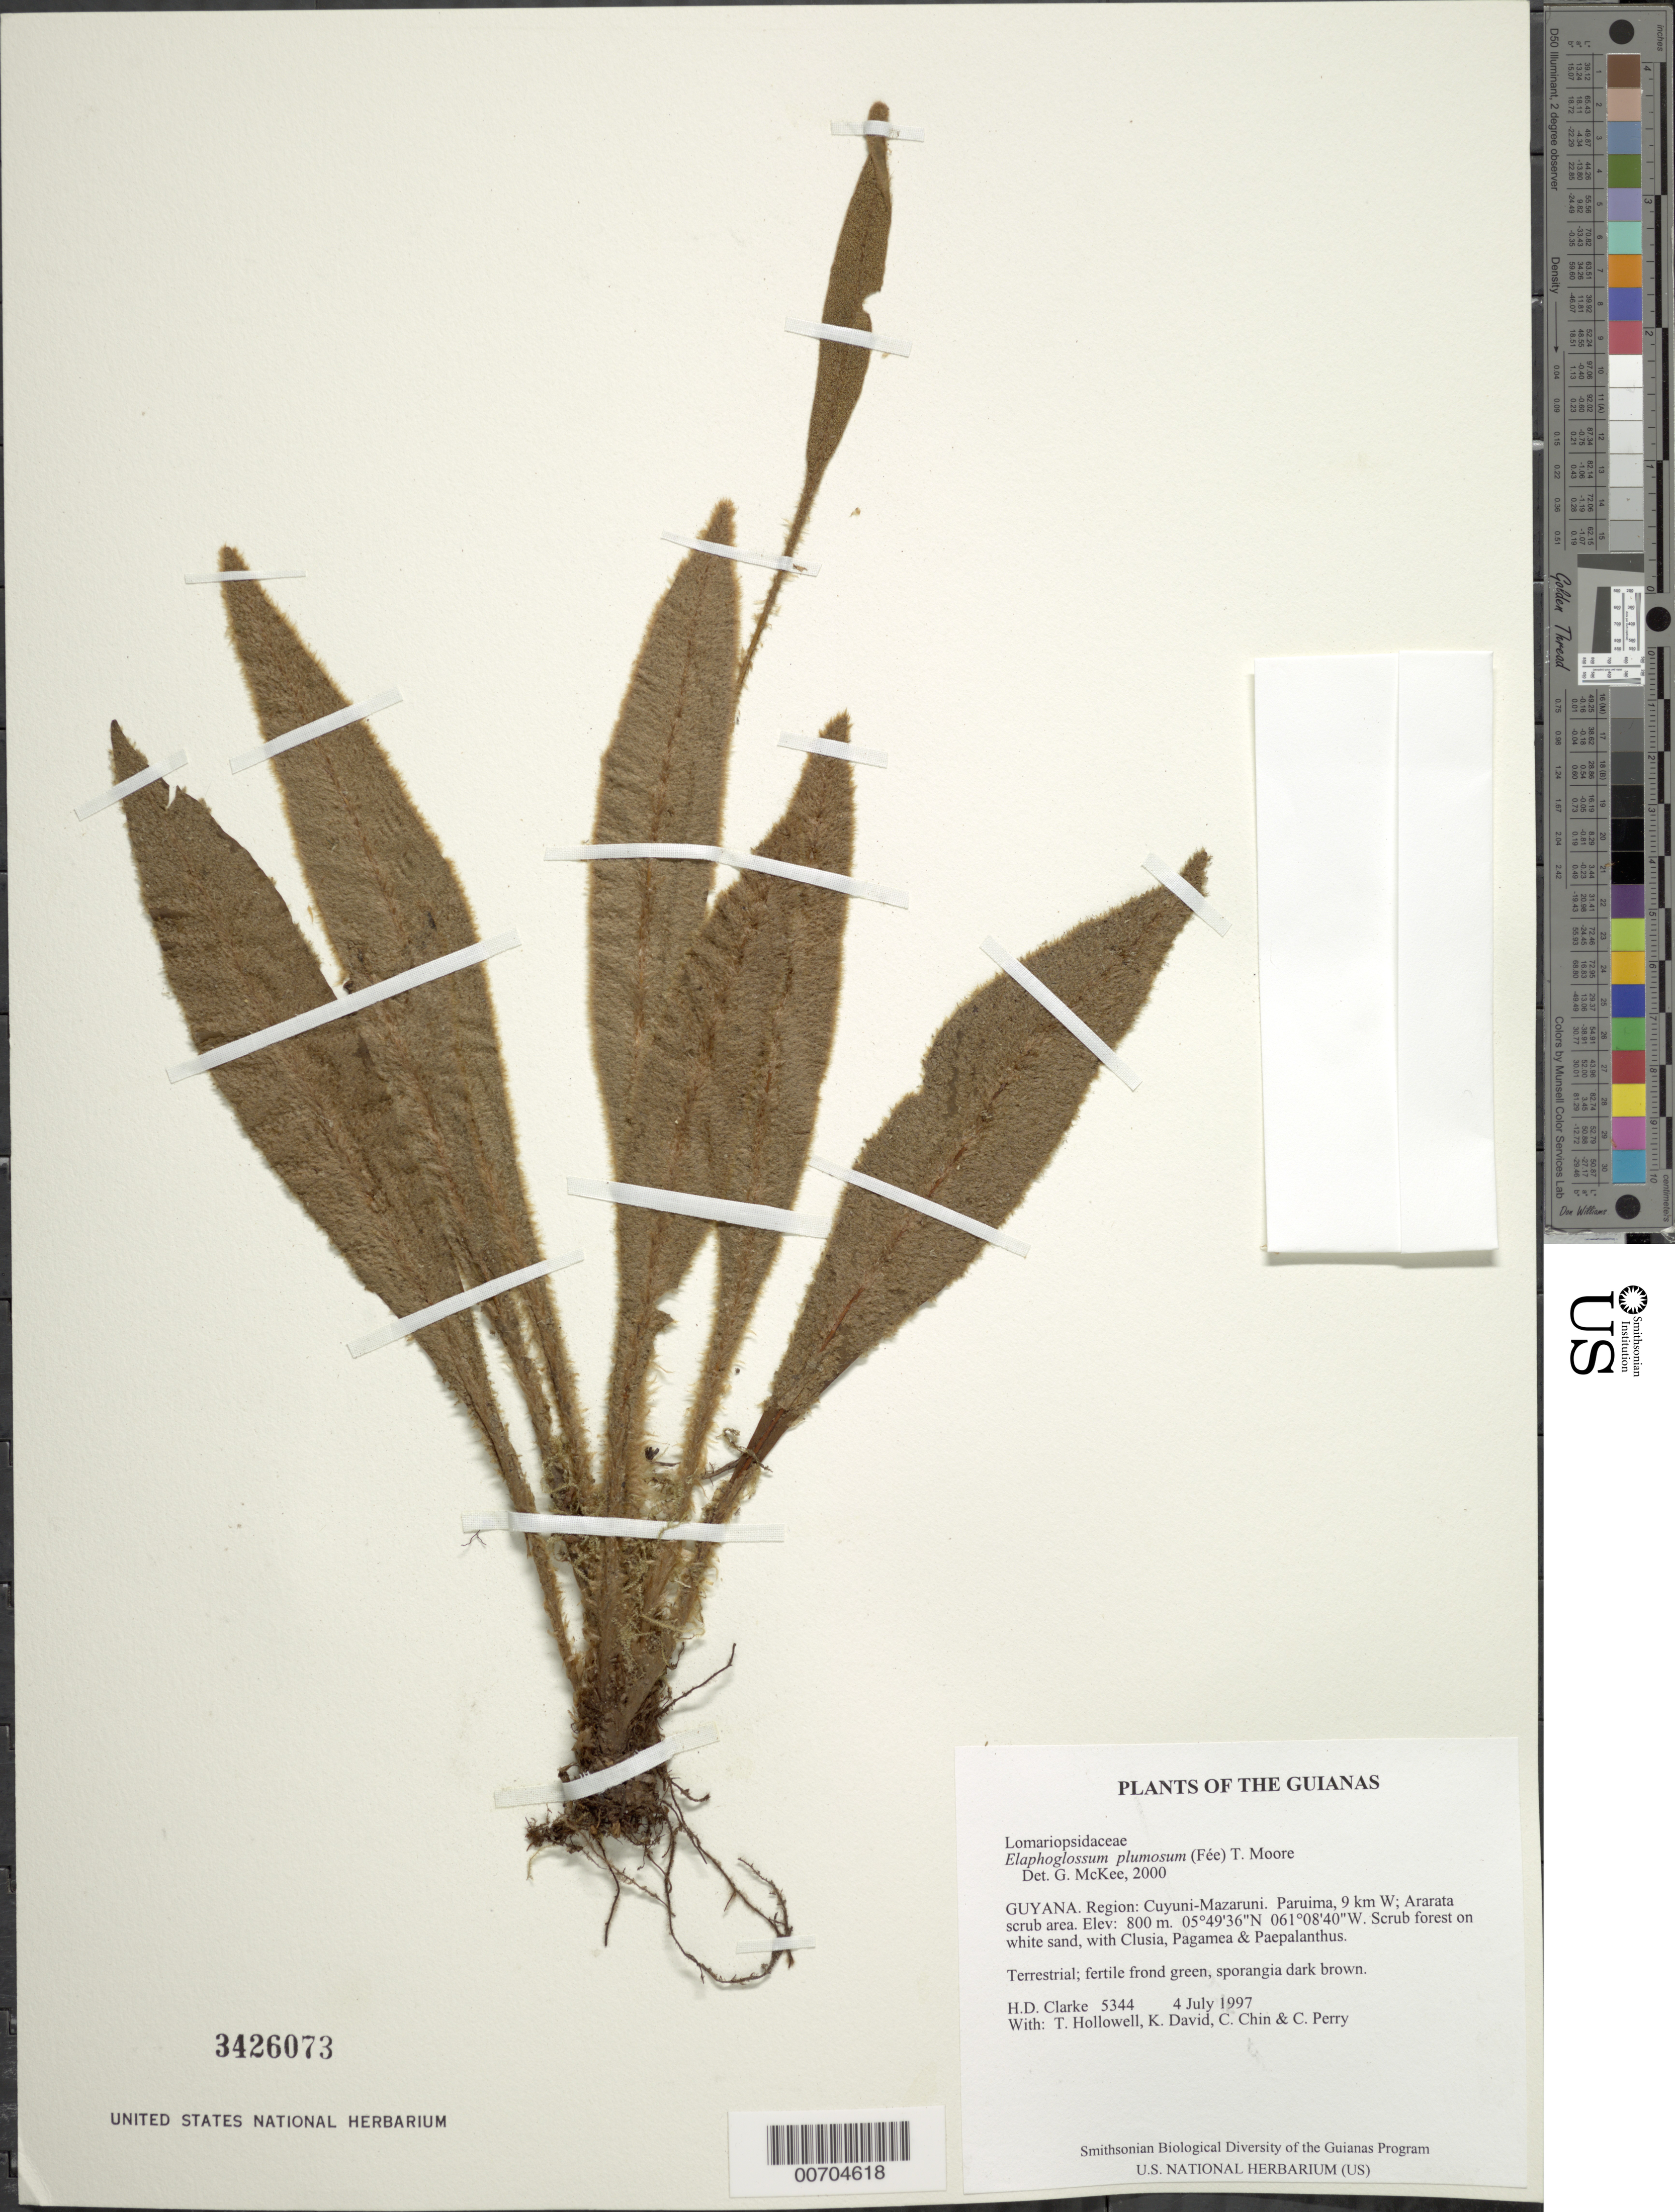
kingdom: Plantae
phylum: Tracheophyta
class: Polypodiopsida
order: Polypodiales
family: Dryopteridaceae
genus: Elaphoglossum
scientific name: Elaphoglossum plumosum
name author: (Fée) T. Moore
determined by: McKee, G. S., (US), NMNH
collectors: H. D. Clarke, T. Hollowell, K. David, C. Chin & C. Perry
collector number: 5344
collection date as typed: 4 July 1997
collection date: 1997-07-04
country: Guyana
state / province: Cuyuni-Mazaruni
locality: Paruima, 9 km W; Ararata scrub area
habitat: Scrub forest on white sand, with Clusia, Pagamea & Paepalanthus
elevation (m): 800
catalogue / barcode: US 3426073